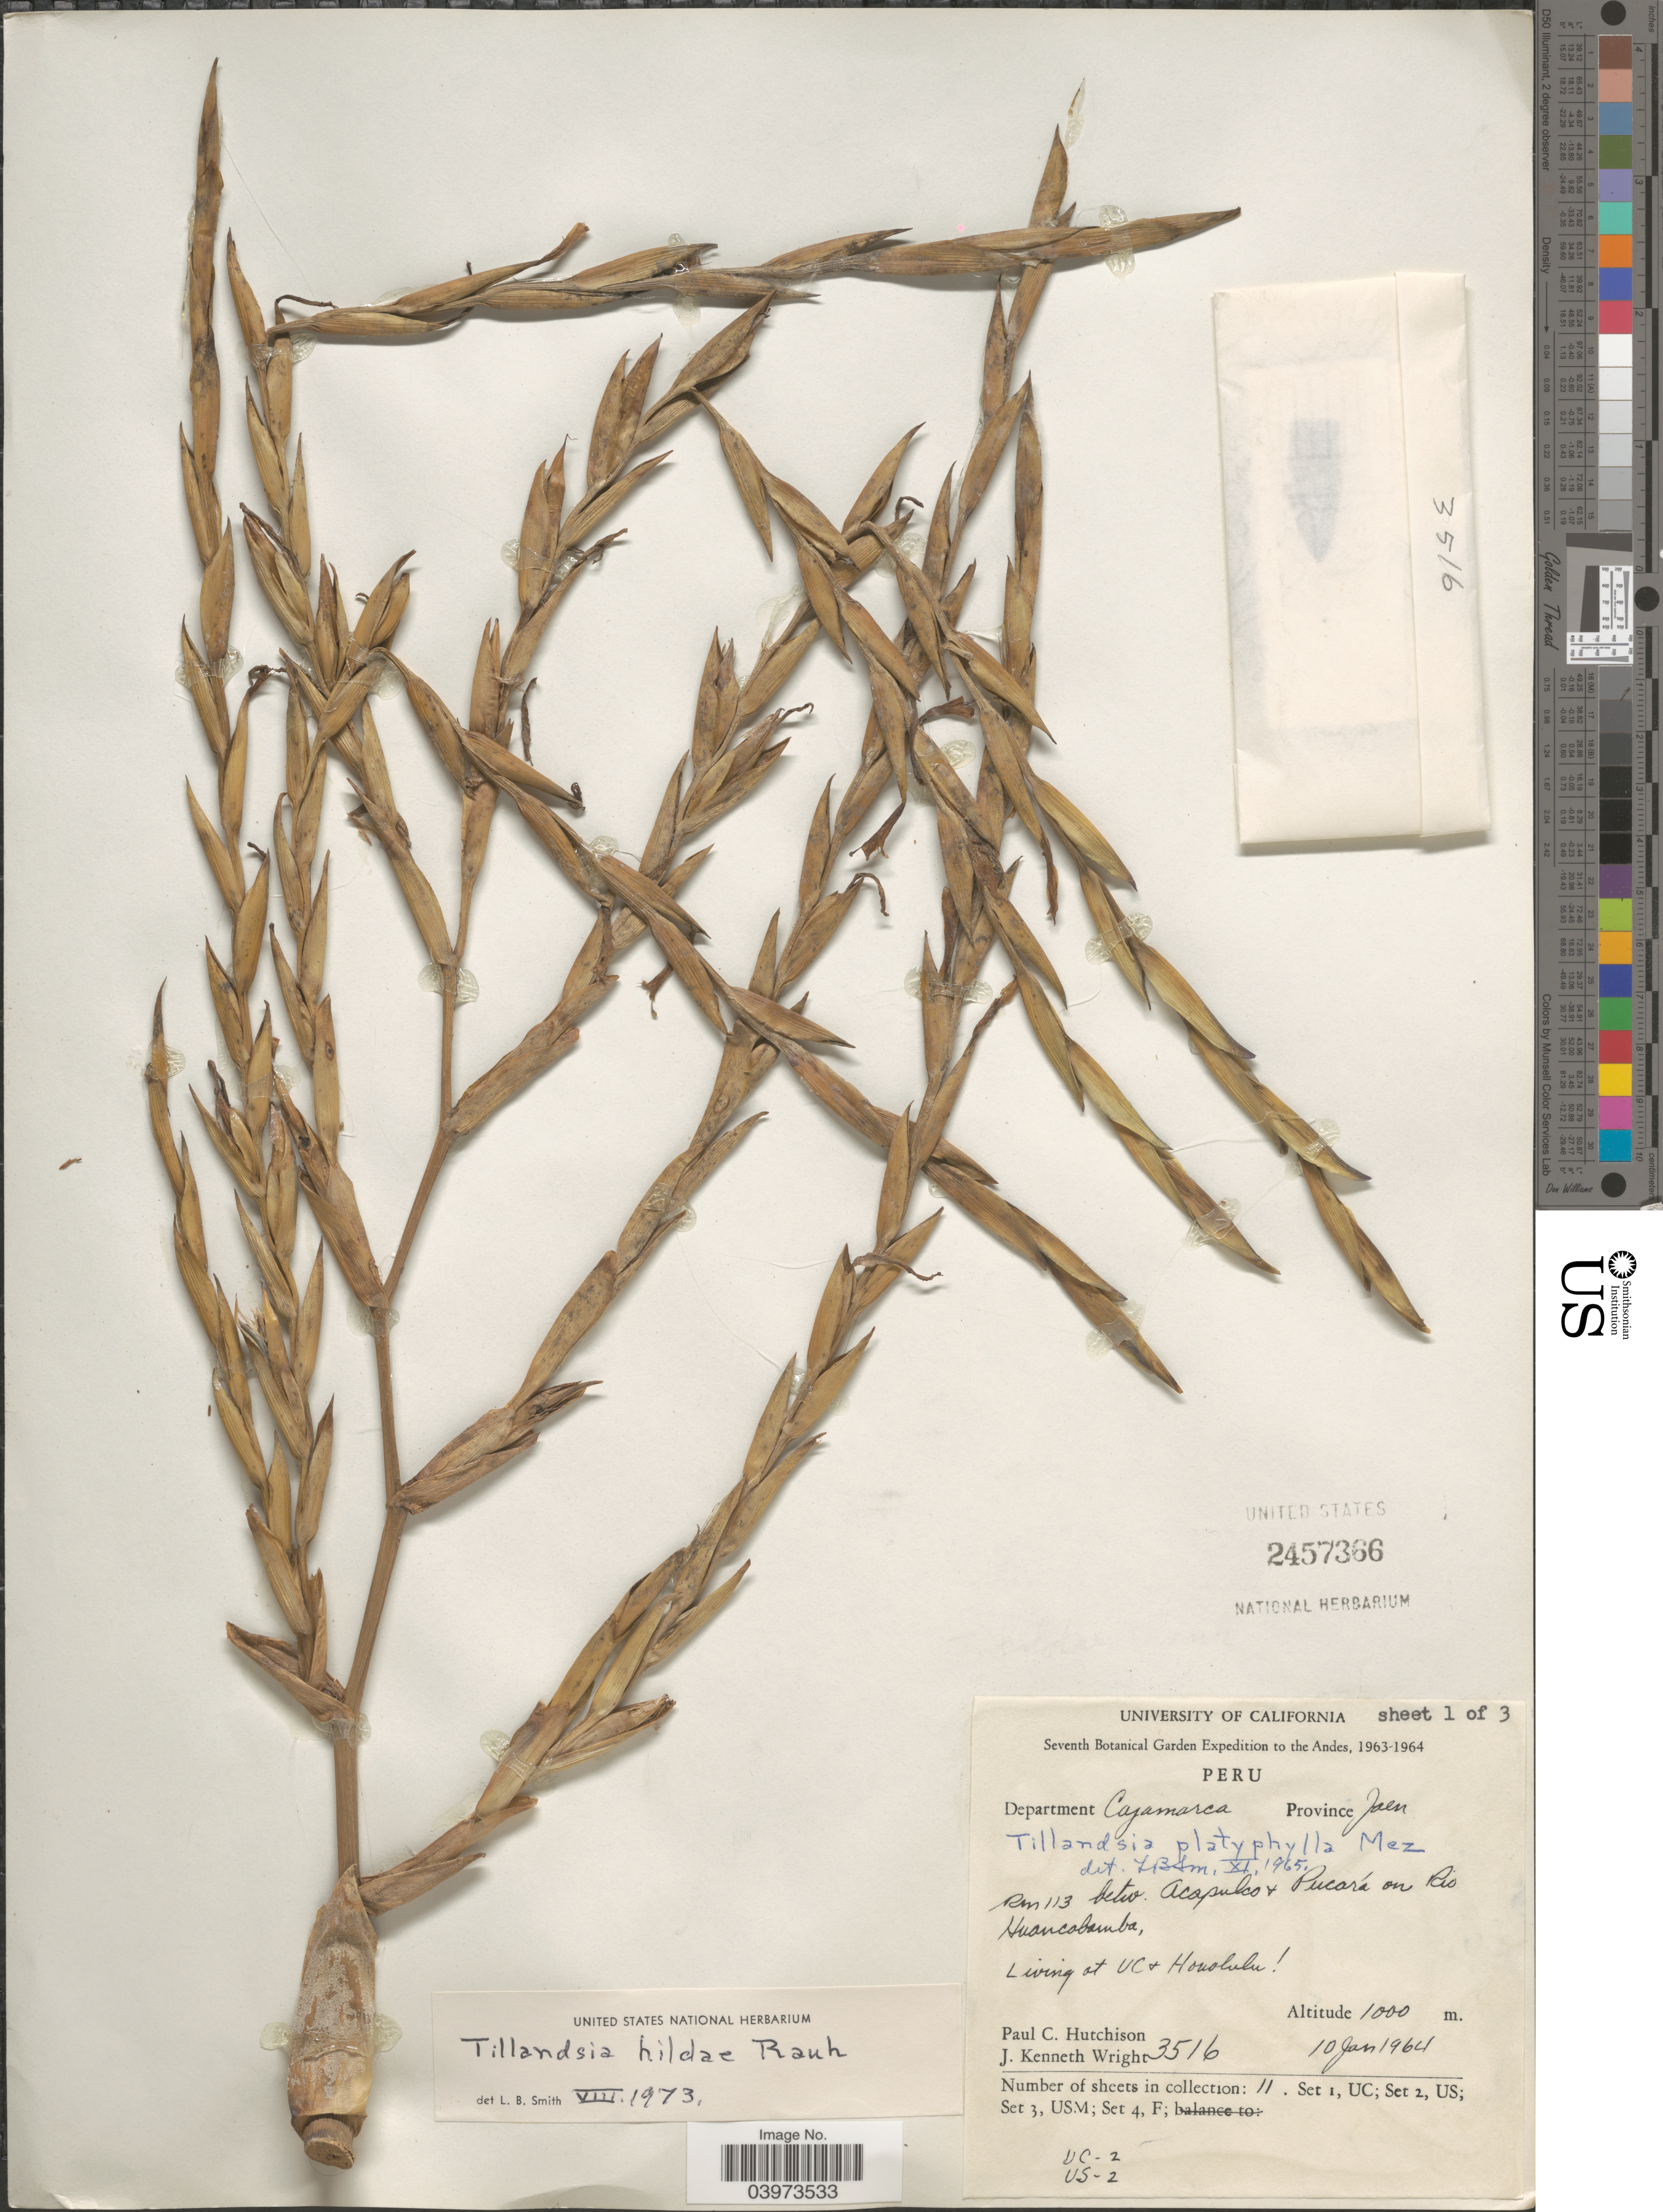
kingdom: Plantae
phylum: Tracheophyta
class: Liliopsida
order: Poales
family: Bromeliaceae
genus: Tillandsia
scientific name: Tillandsia hildae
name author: Rauh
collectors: P. C. Hutchison & J. K. Wright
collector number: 3516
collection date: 1964-01-10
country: Peru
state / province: Cajamarca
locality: Department Cajamarca. Province Jaen. Km 113 betw. Acapulca + Pucará on Rio Huancabamba.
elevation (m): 1000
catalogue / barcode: US 2457366